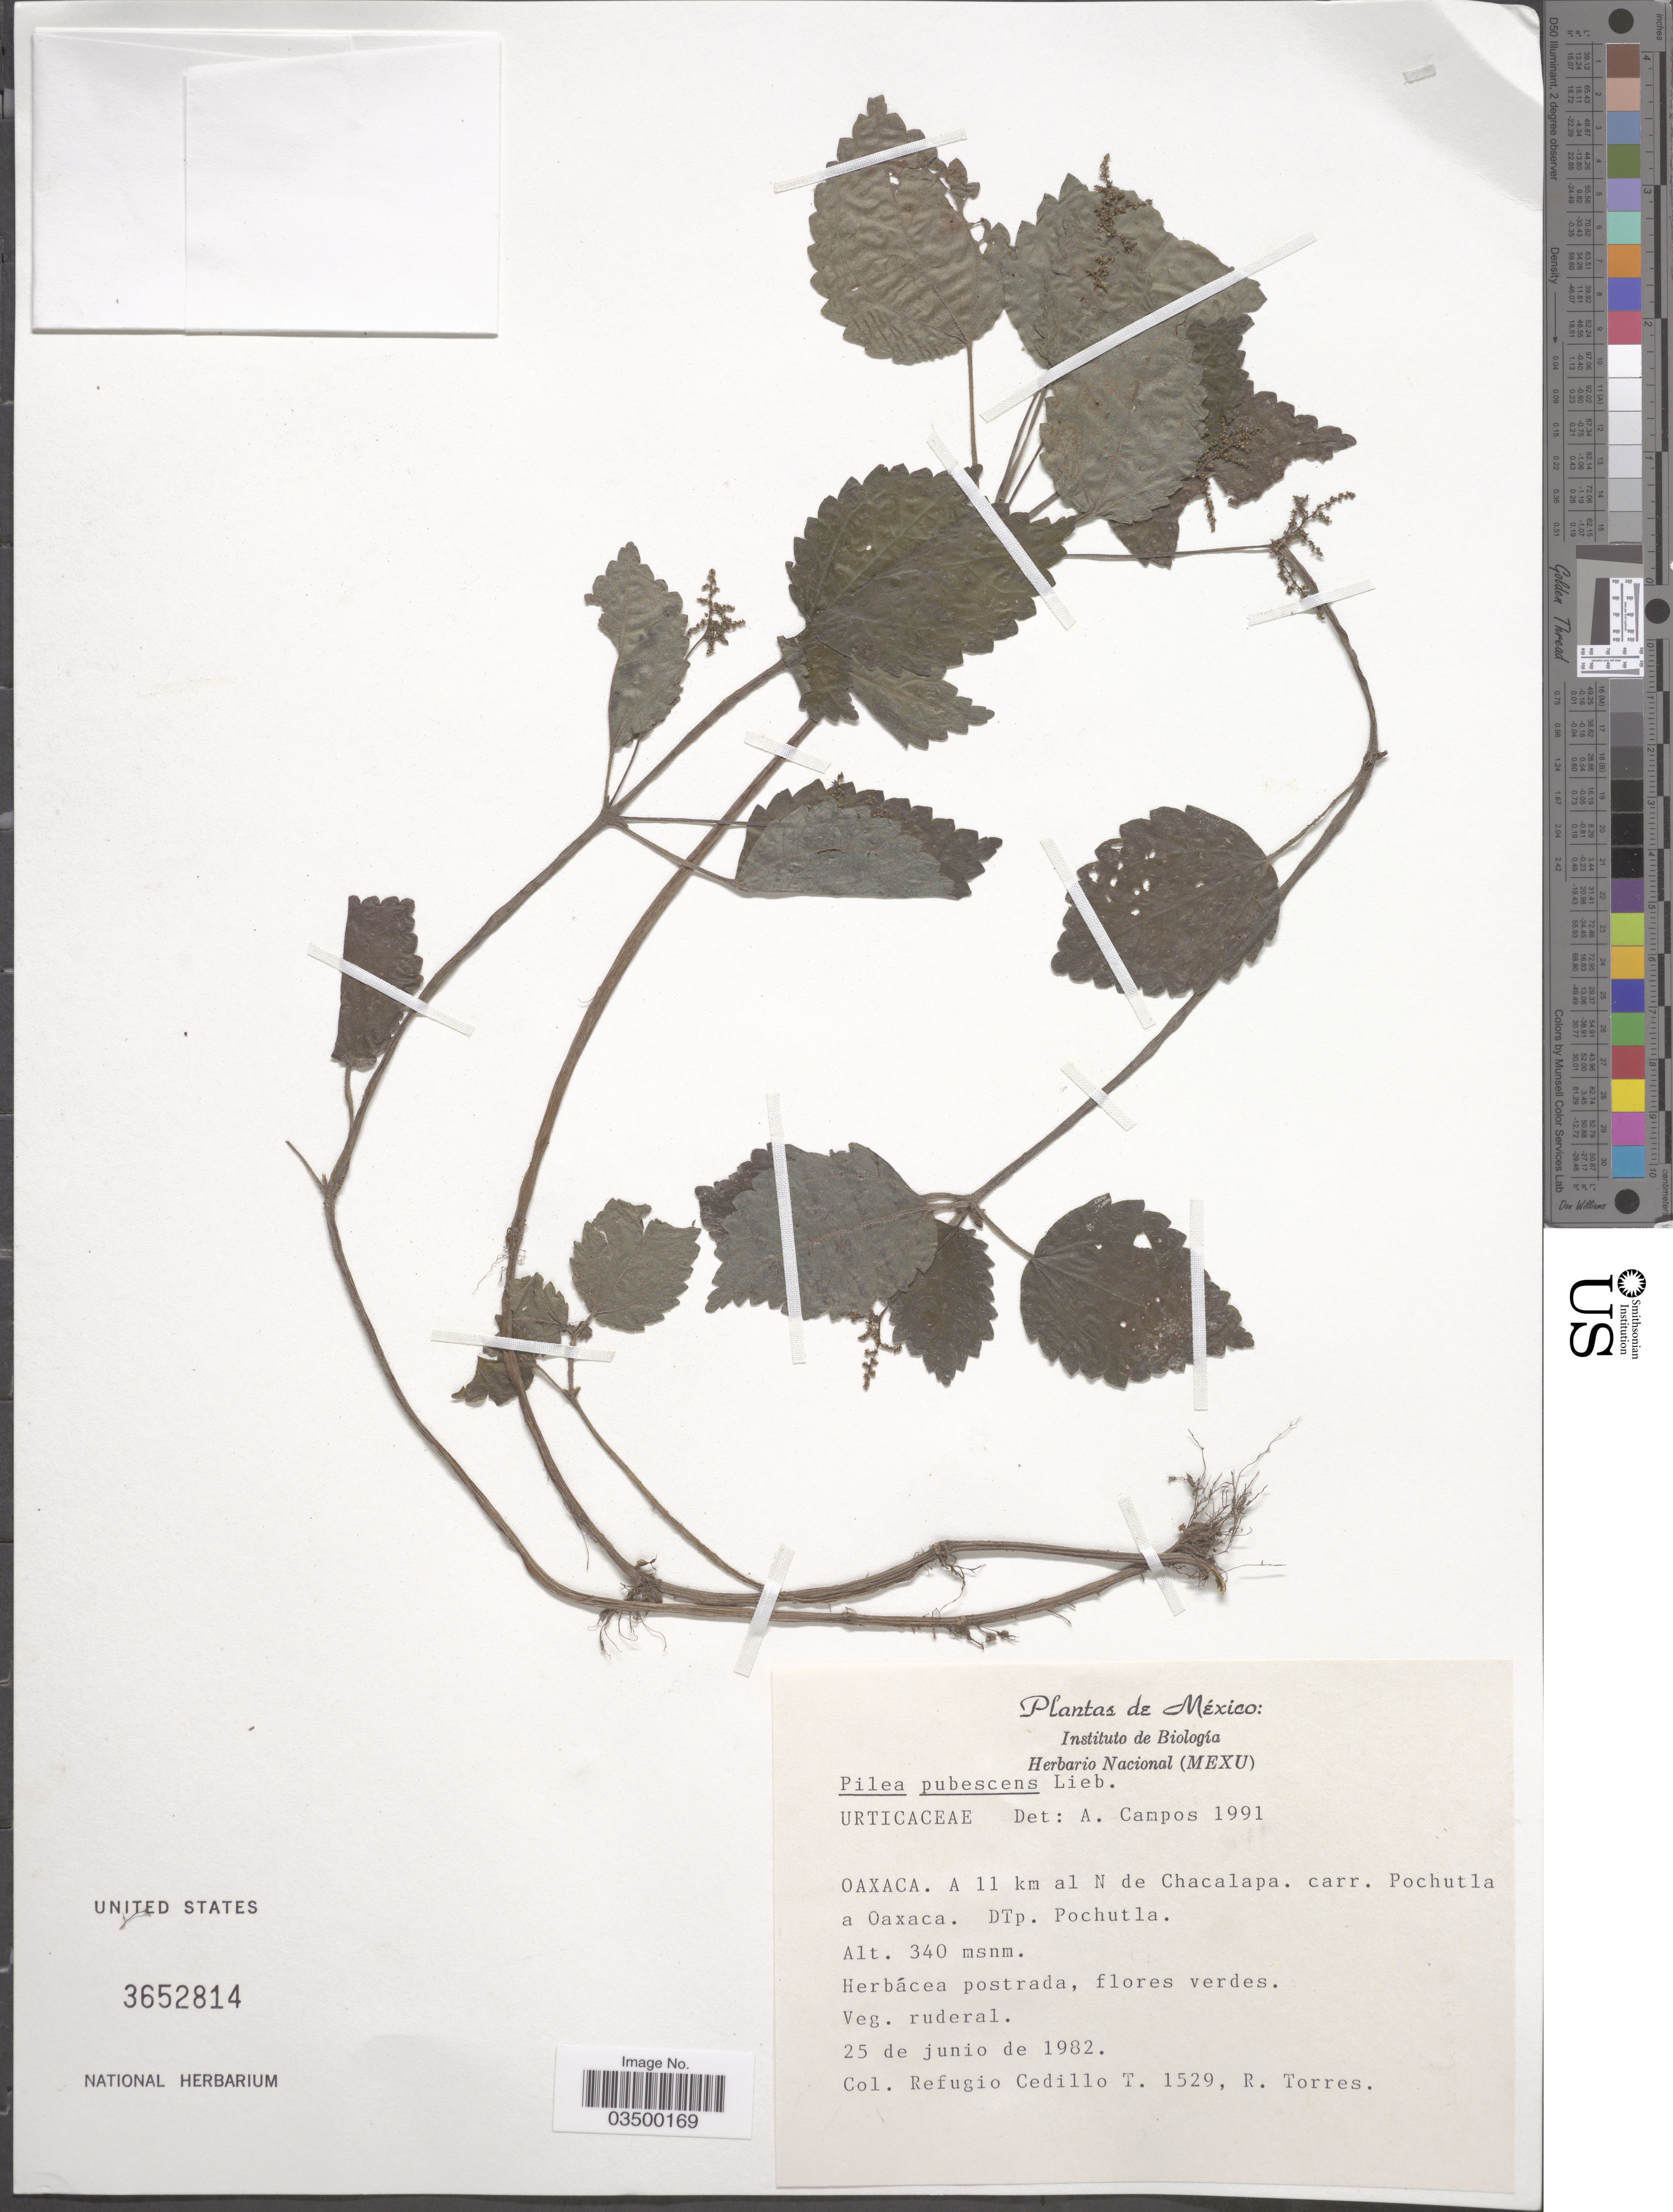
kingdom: Plantae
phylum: Tracheophyta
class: Magnoliopsida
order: Rosales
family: Urticaceae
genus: Pilea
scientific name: Pilea pubescens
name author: Liebm.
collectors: R. Cedillo T. & R. Torres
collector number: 1529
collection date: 1982-06-25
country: Mexico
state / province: Oaxaca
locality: A 11 km al N de Chacalapa. carr. Pochutla a Oaxaca. DTp. Pochutla.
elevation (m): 340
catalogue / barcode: US 3652814